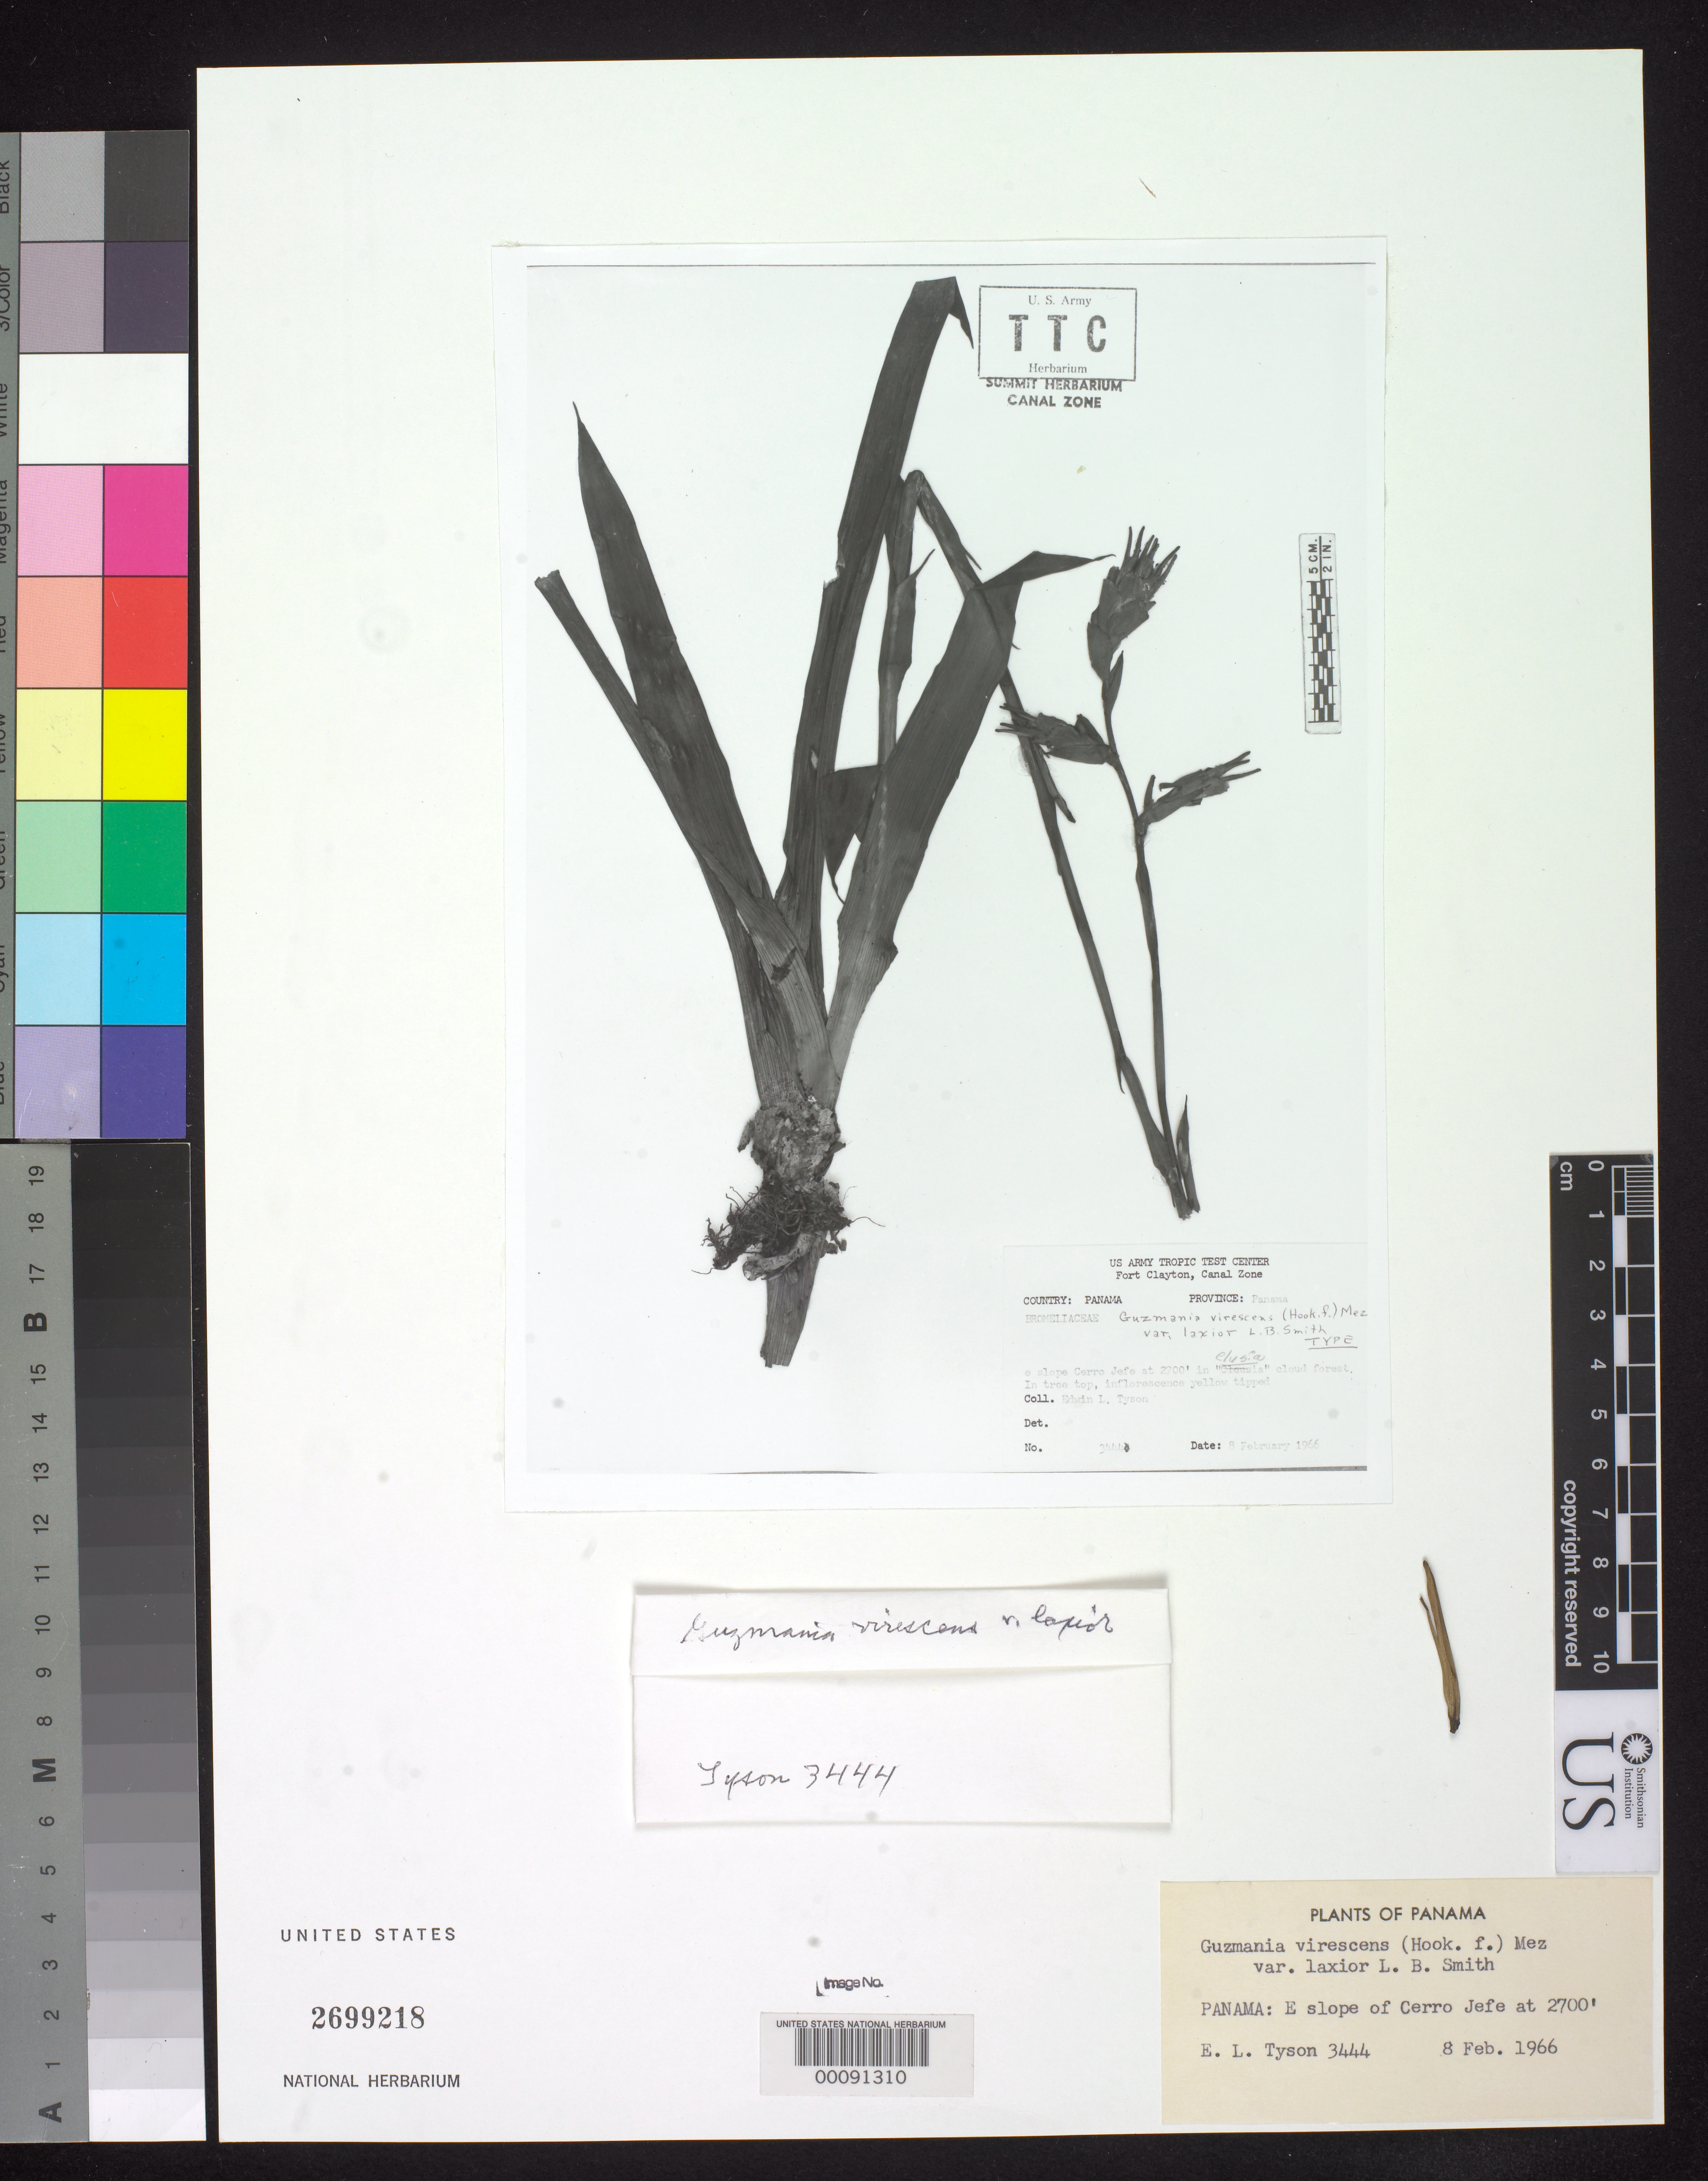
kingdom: Plantae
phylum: Tracheophyta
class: Liliopsida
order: Poales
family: Bromeliaceae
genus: Guzmania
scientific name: Guzmania virescens var. laxior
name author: L.B. Sm.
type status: Isotype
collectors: E. L. Tyson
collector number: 3444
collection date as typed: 08 Feb 1966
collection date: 1966-02-08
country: Panama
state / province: Panamá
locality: Cerro Jefe.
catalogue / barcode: US 2699218